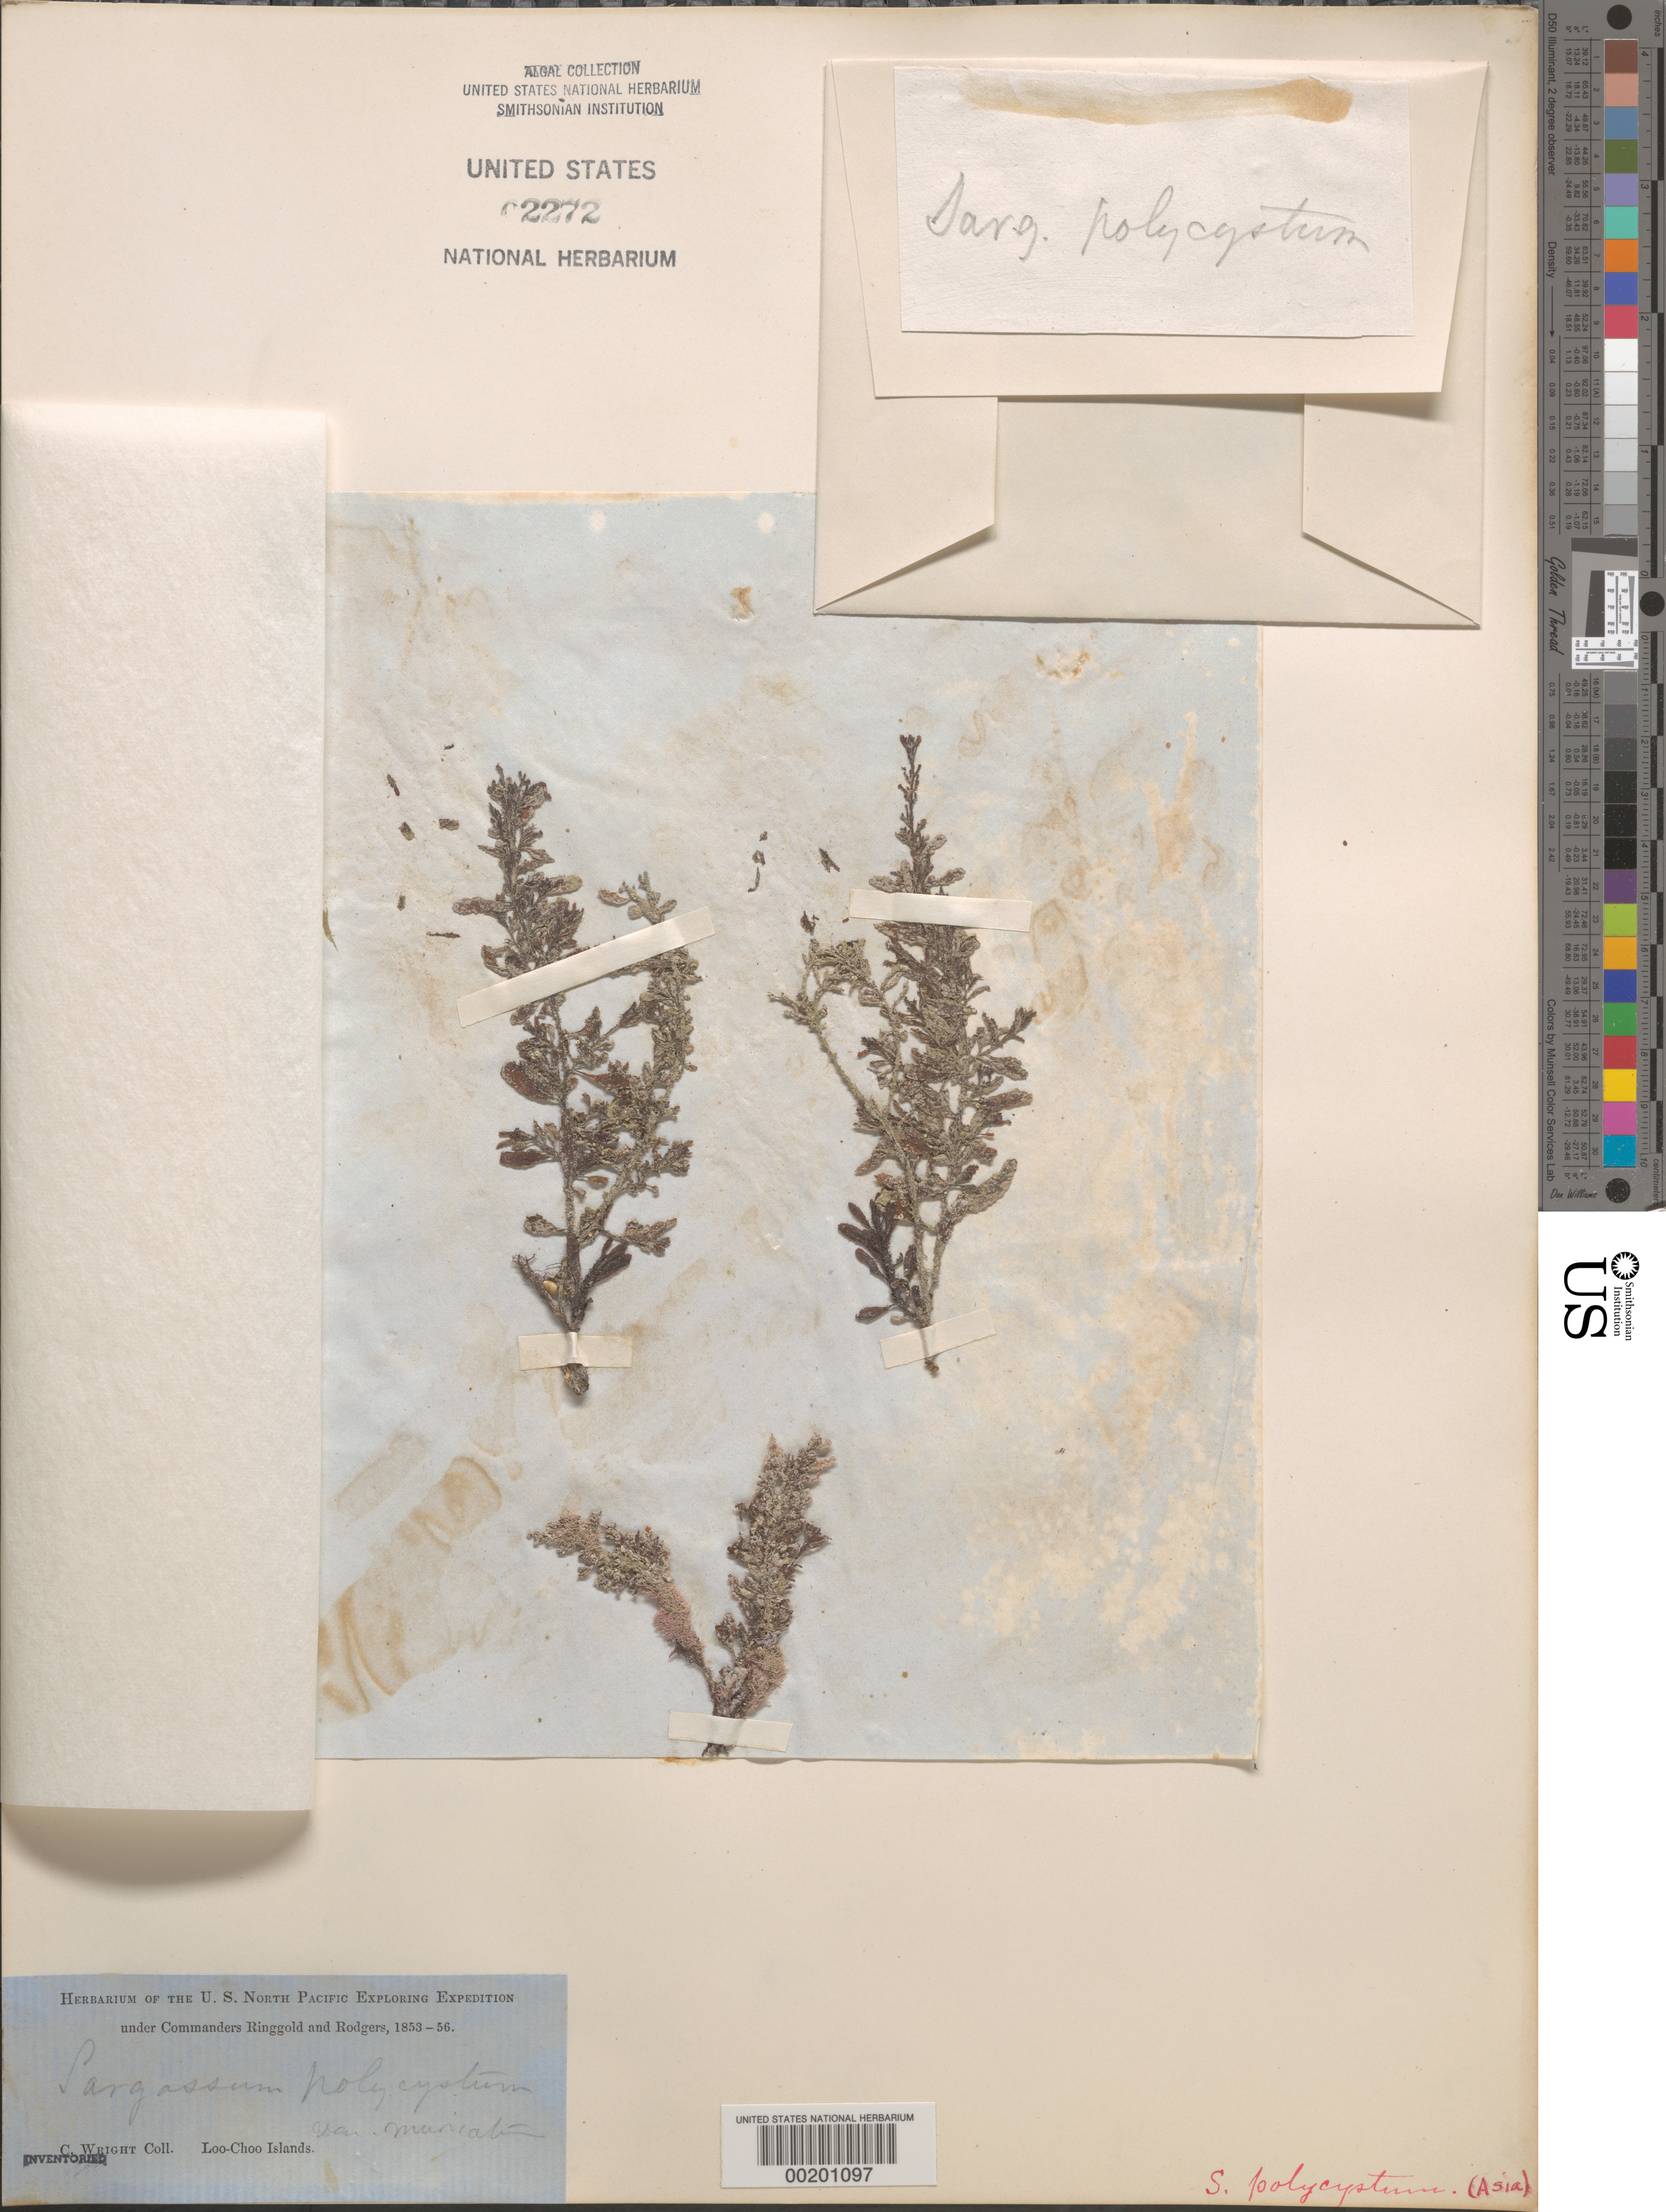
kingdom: Chromista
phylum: Ochrophyta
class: Phaeophyceae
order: Fucales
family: Sargassaceae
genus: Sargassum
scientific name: Sargassum polycystum var. muriatum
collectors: C. Wright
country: Japan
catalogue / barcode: US 2272